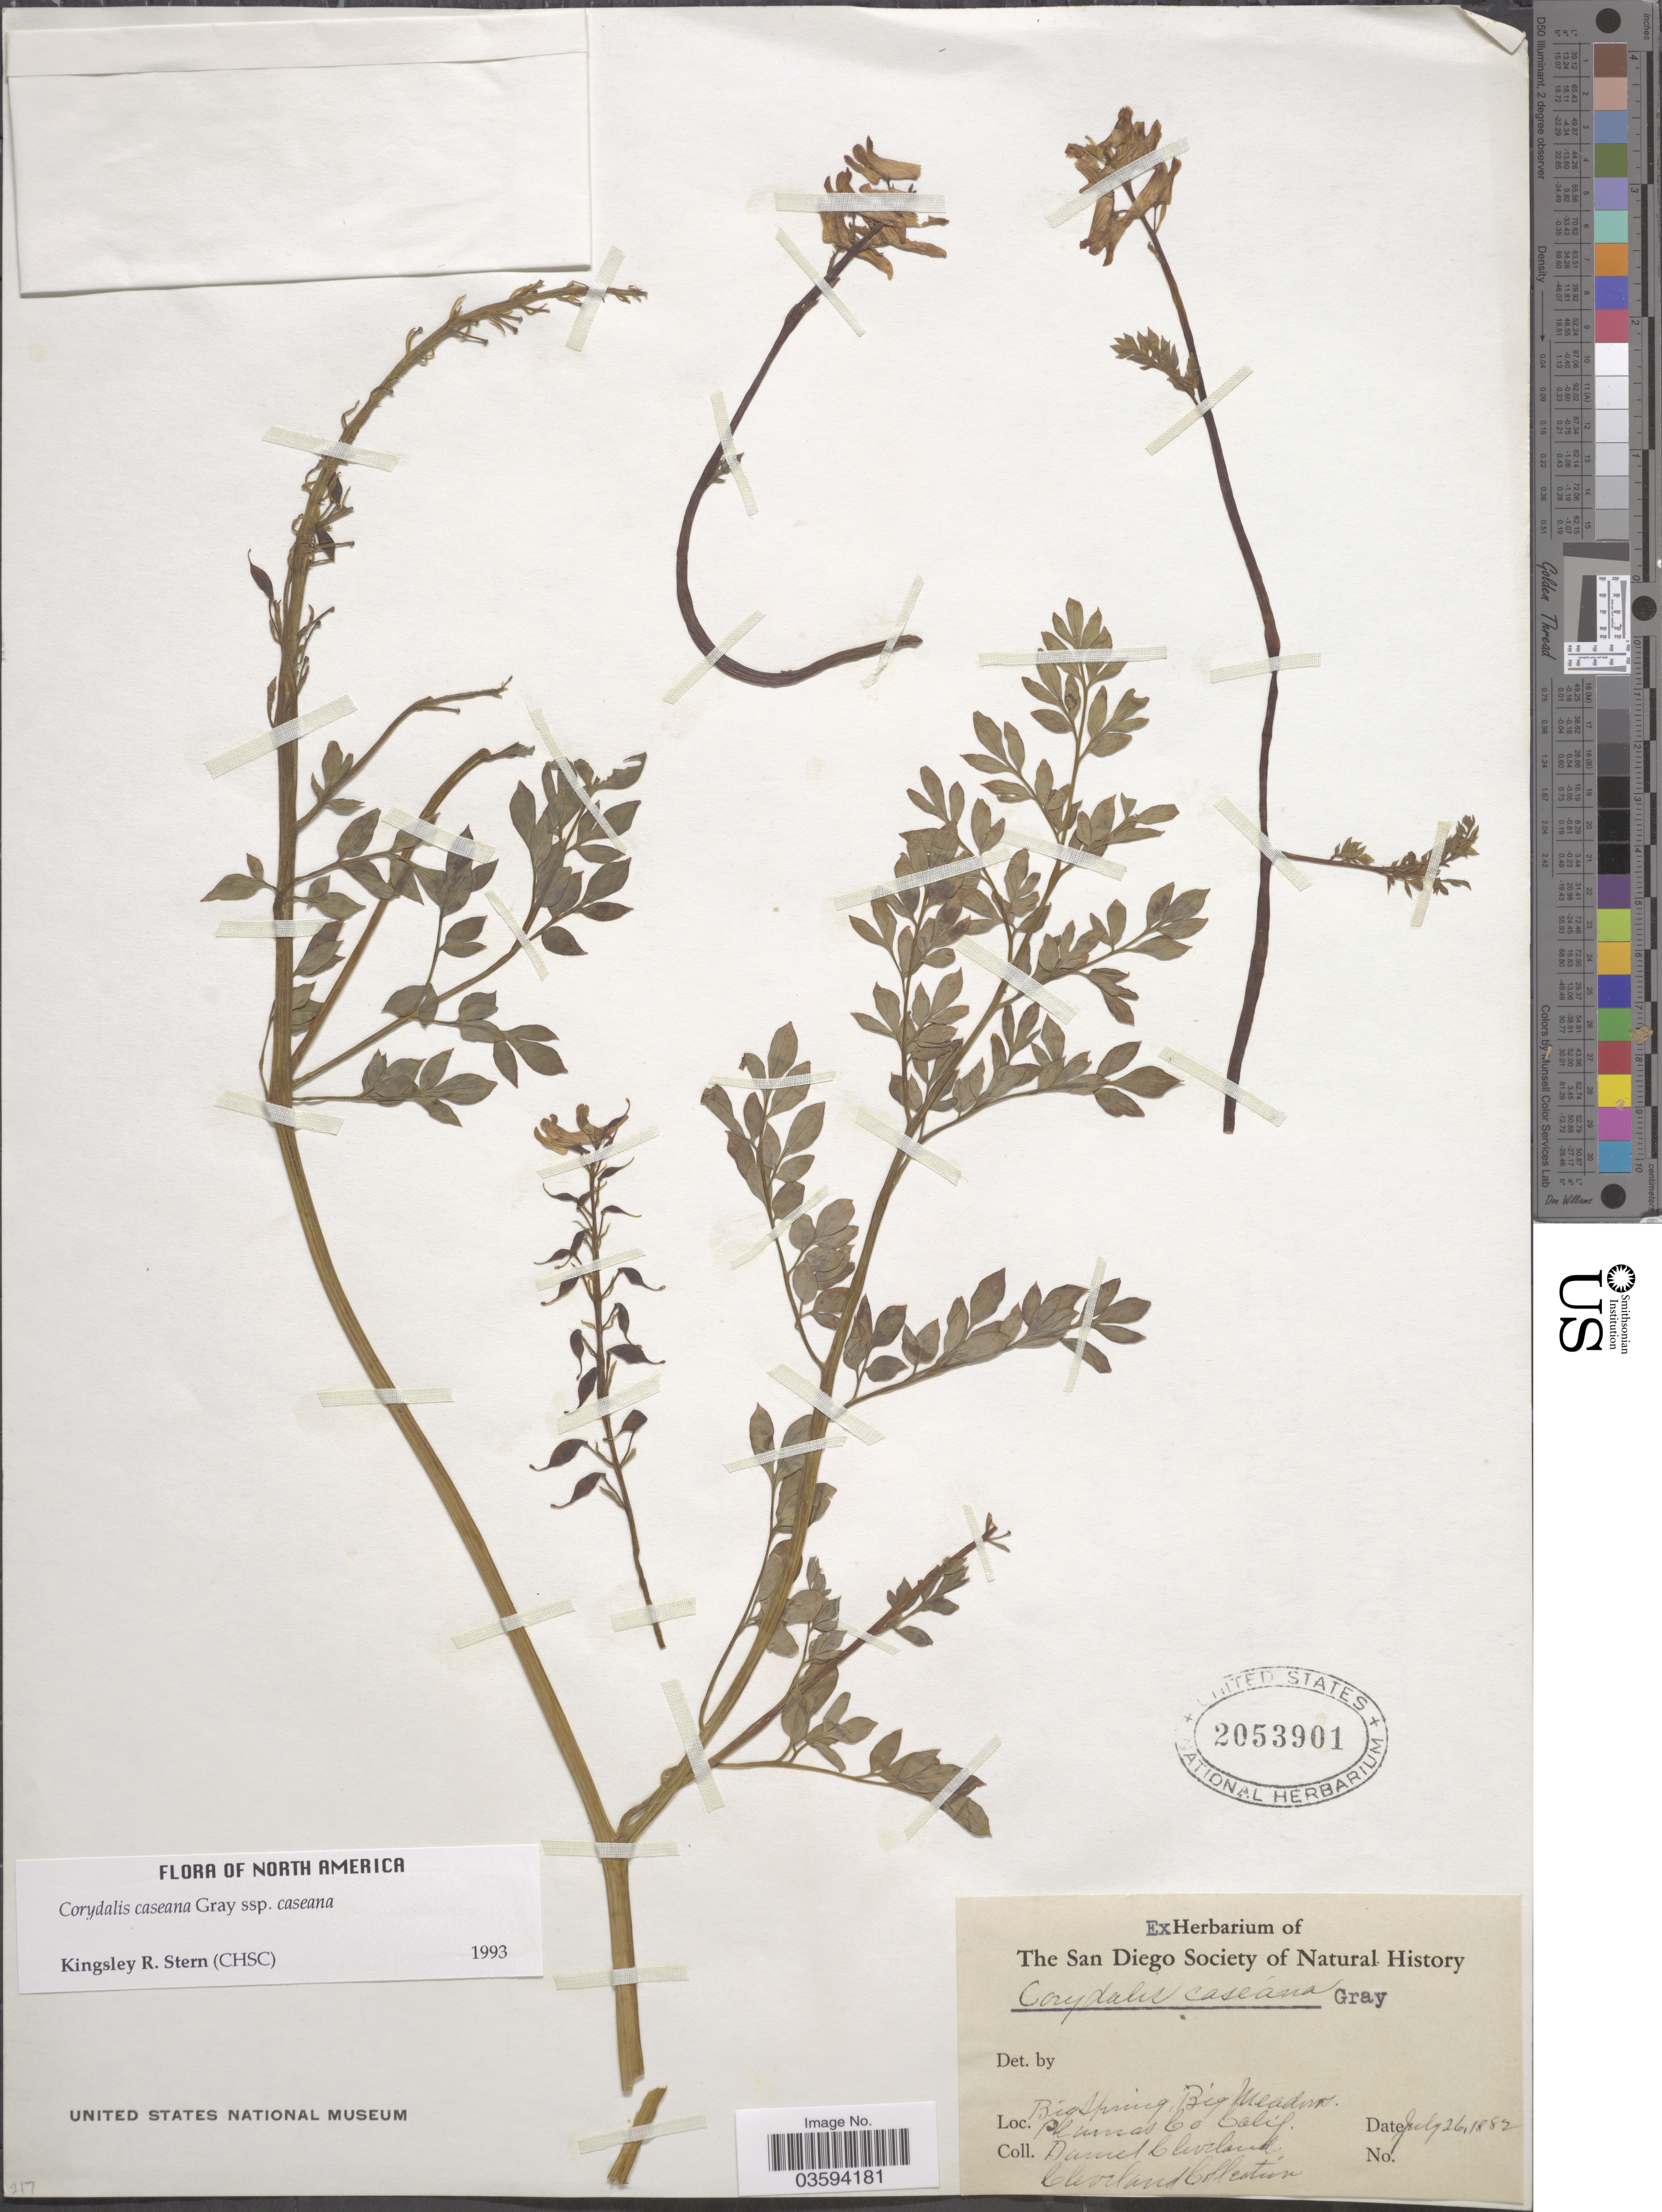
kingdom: Plantae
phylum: Tracheophyta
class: Magnoliopsida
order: Ranunculales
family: Papaveraceae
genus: Corydalis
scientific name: Corydalis caseana subsp. caseana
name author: A. Gray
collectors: D. Cleveland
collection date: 1882-07-26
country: United States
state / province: California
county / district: Plumas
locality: Big Spring, Big Meadow, Plumas Co.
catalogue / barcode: US 2053901